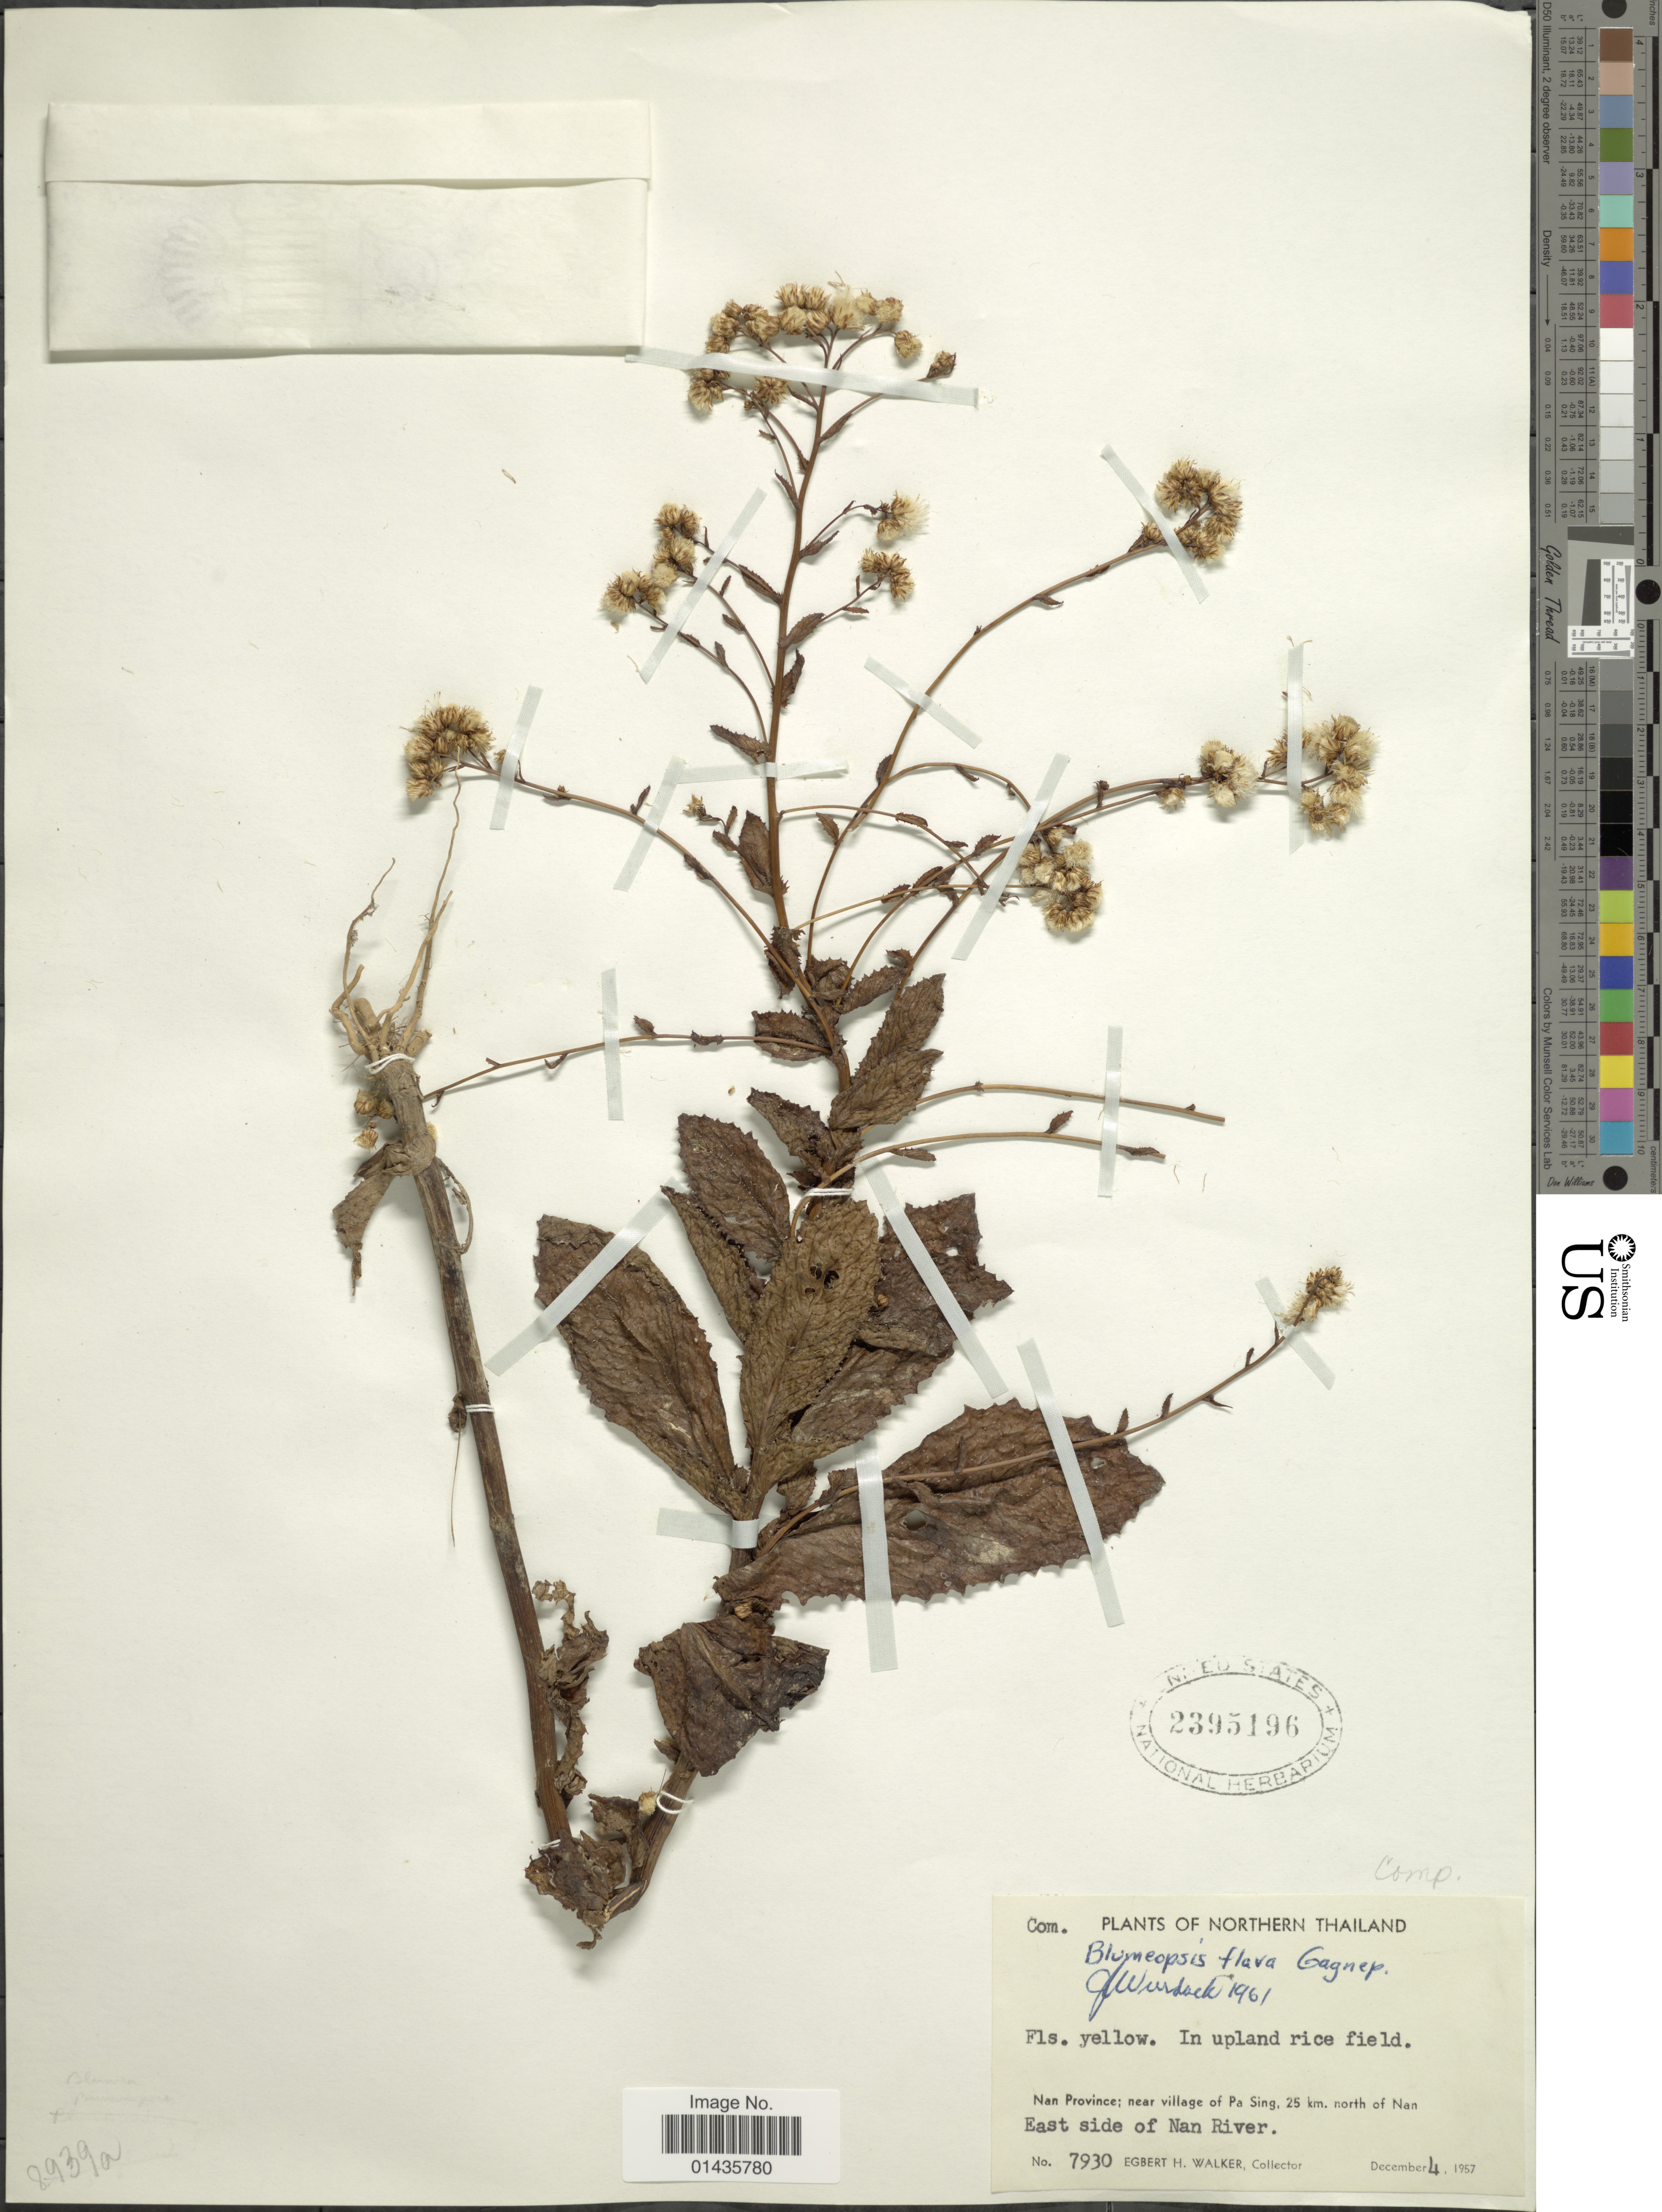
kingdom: Plantae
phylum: Tracheophyta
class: Magnoliopsida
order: Asterales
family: Asteraceae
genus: Blumeopsis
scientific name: Blumeopsis falcata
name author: (D. Don) Merr.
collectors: E. H. Walker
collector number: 7930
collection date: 1957-12-04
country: Thailand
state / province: Nan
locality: Northern Thailand, near village of Pa Sing, 25 km north of Nan, East side of Nan River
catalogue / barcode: US 2395196